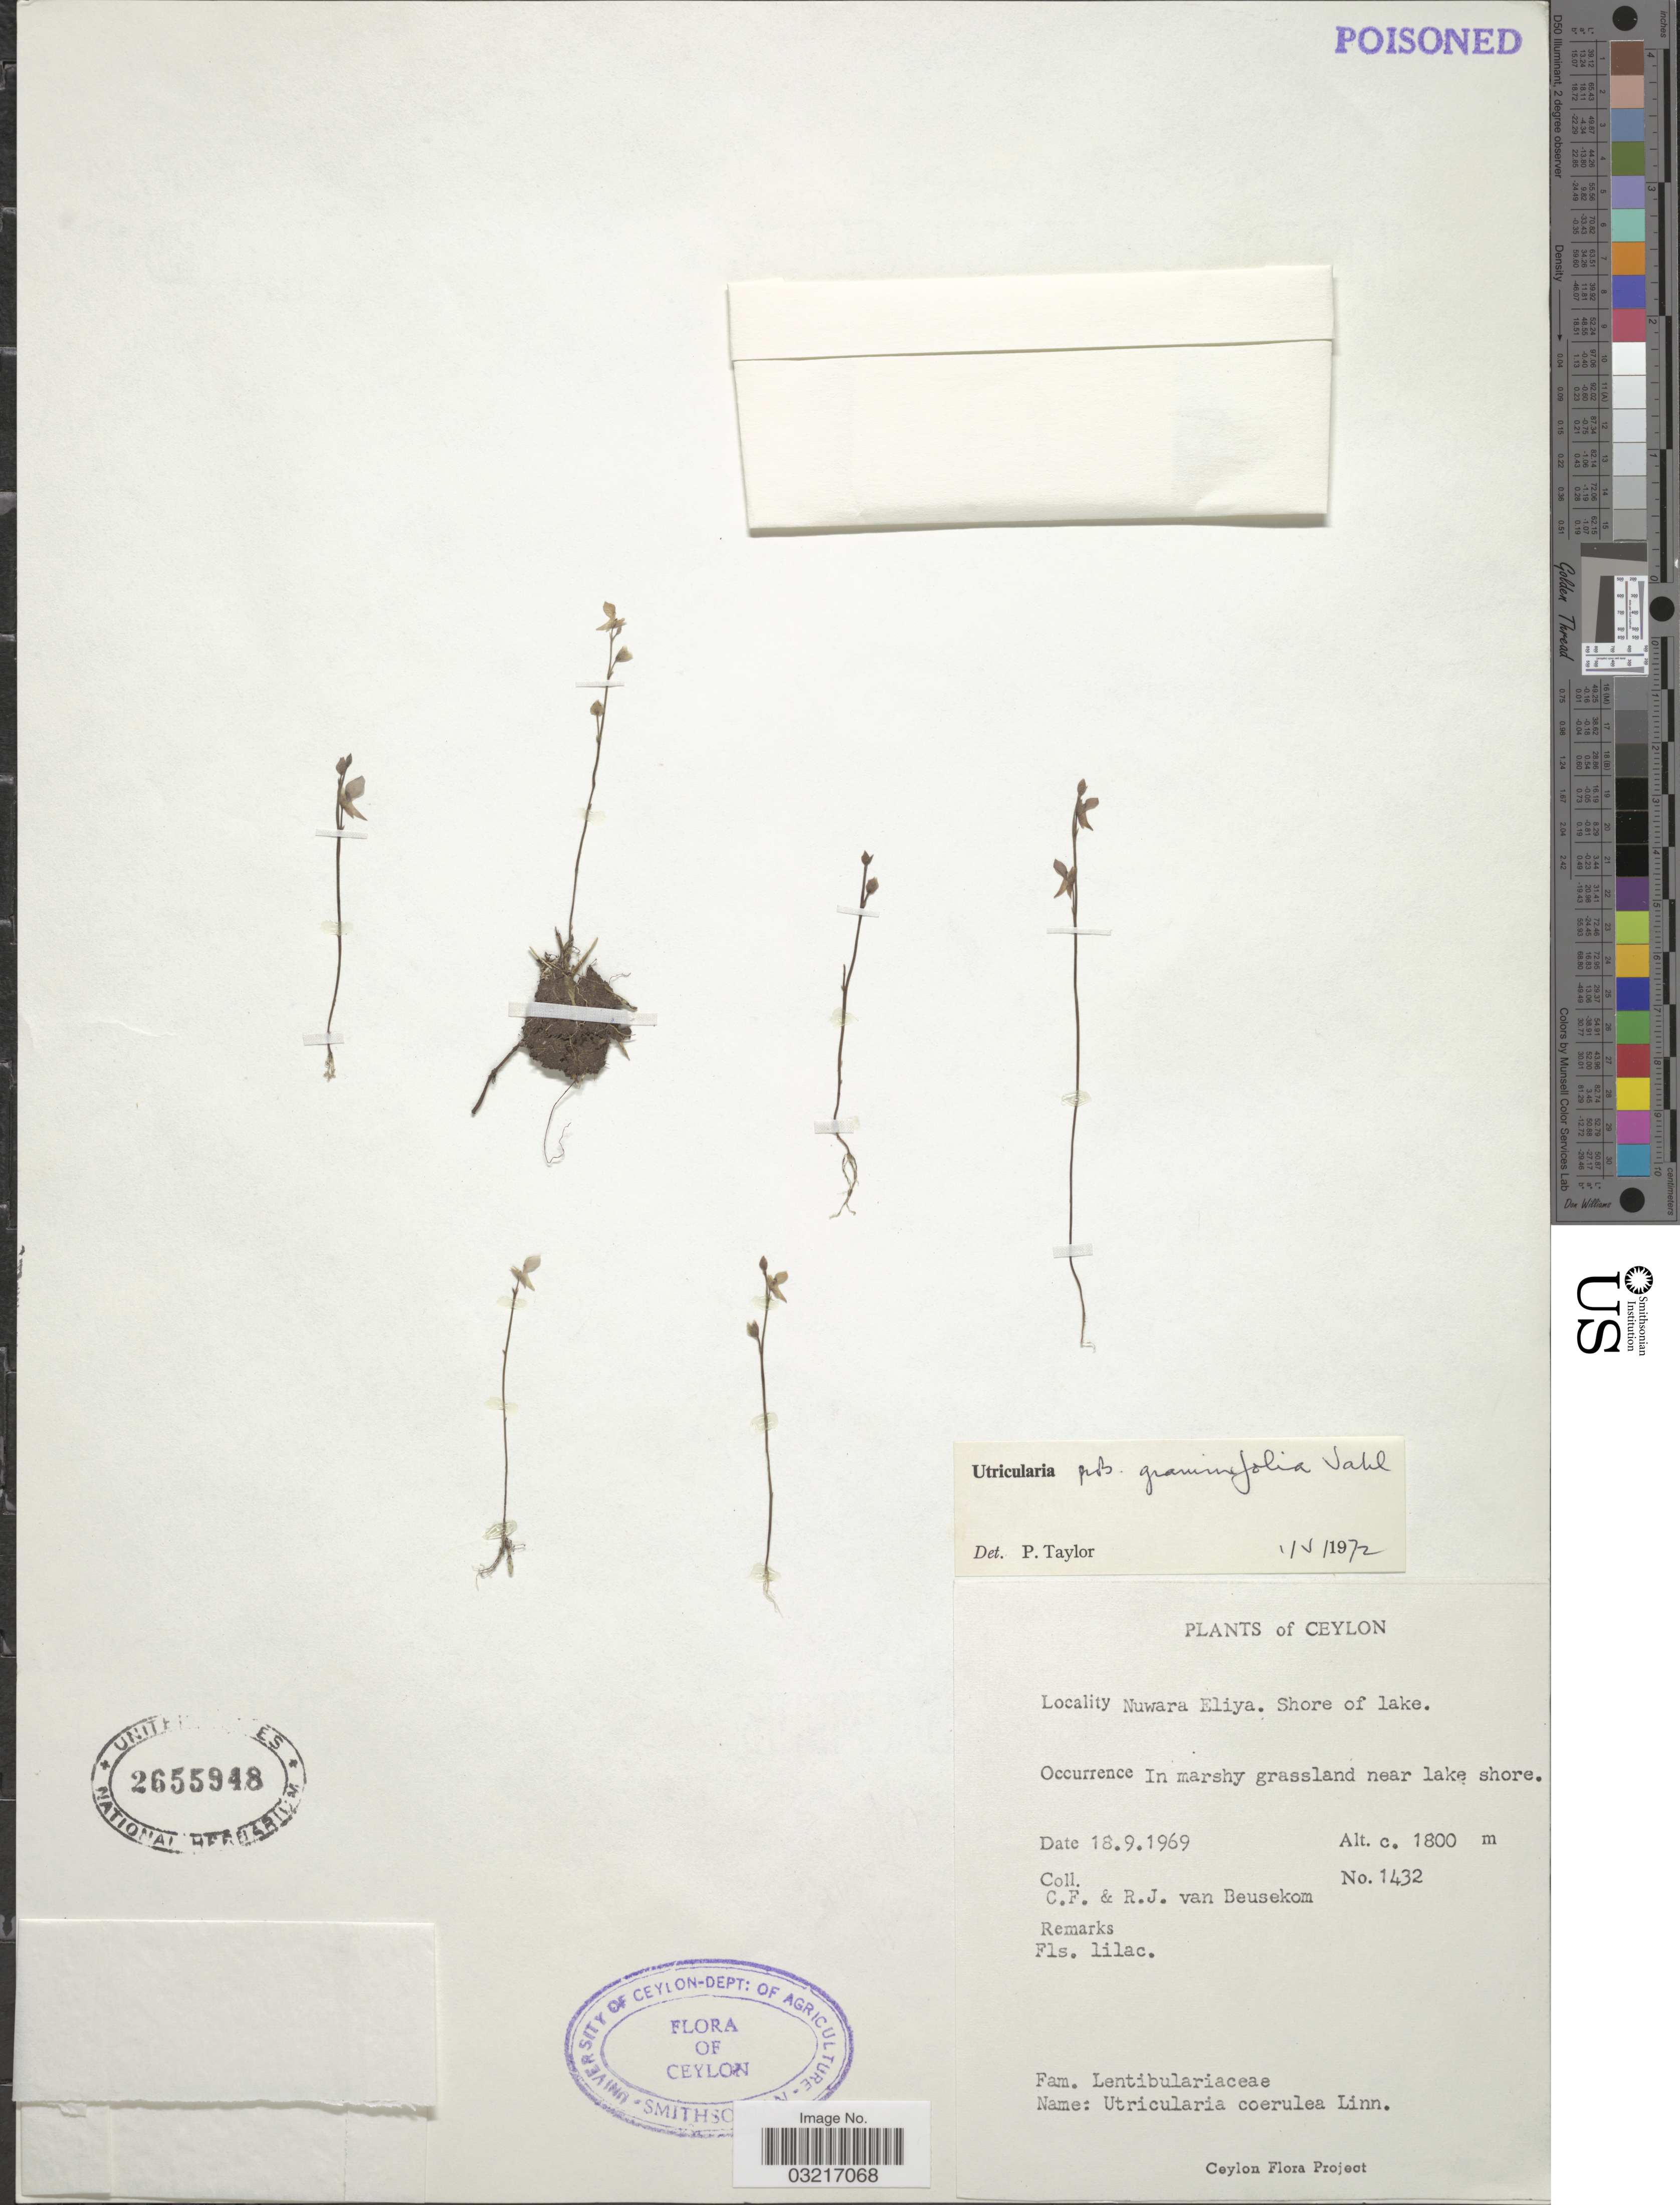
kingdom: Plantae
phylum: Tracheophyta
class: Magnoliopsida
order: Lamiales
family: Lentibulariaceae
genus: Utricularia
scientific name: Utricularia graminifolia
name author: Vahl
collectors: C. F. Beusekom & R. Van Beusekom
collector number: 1432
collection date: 1969-09-18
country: Sri Lanka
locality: Ceylon, Nuwara Eliya. Shore of lake.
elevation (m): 1800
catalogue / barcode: US 2655948